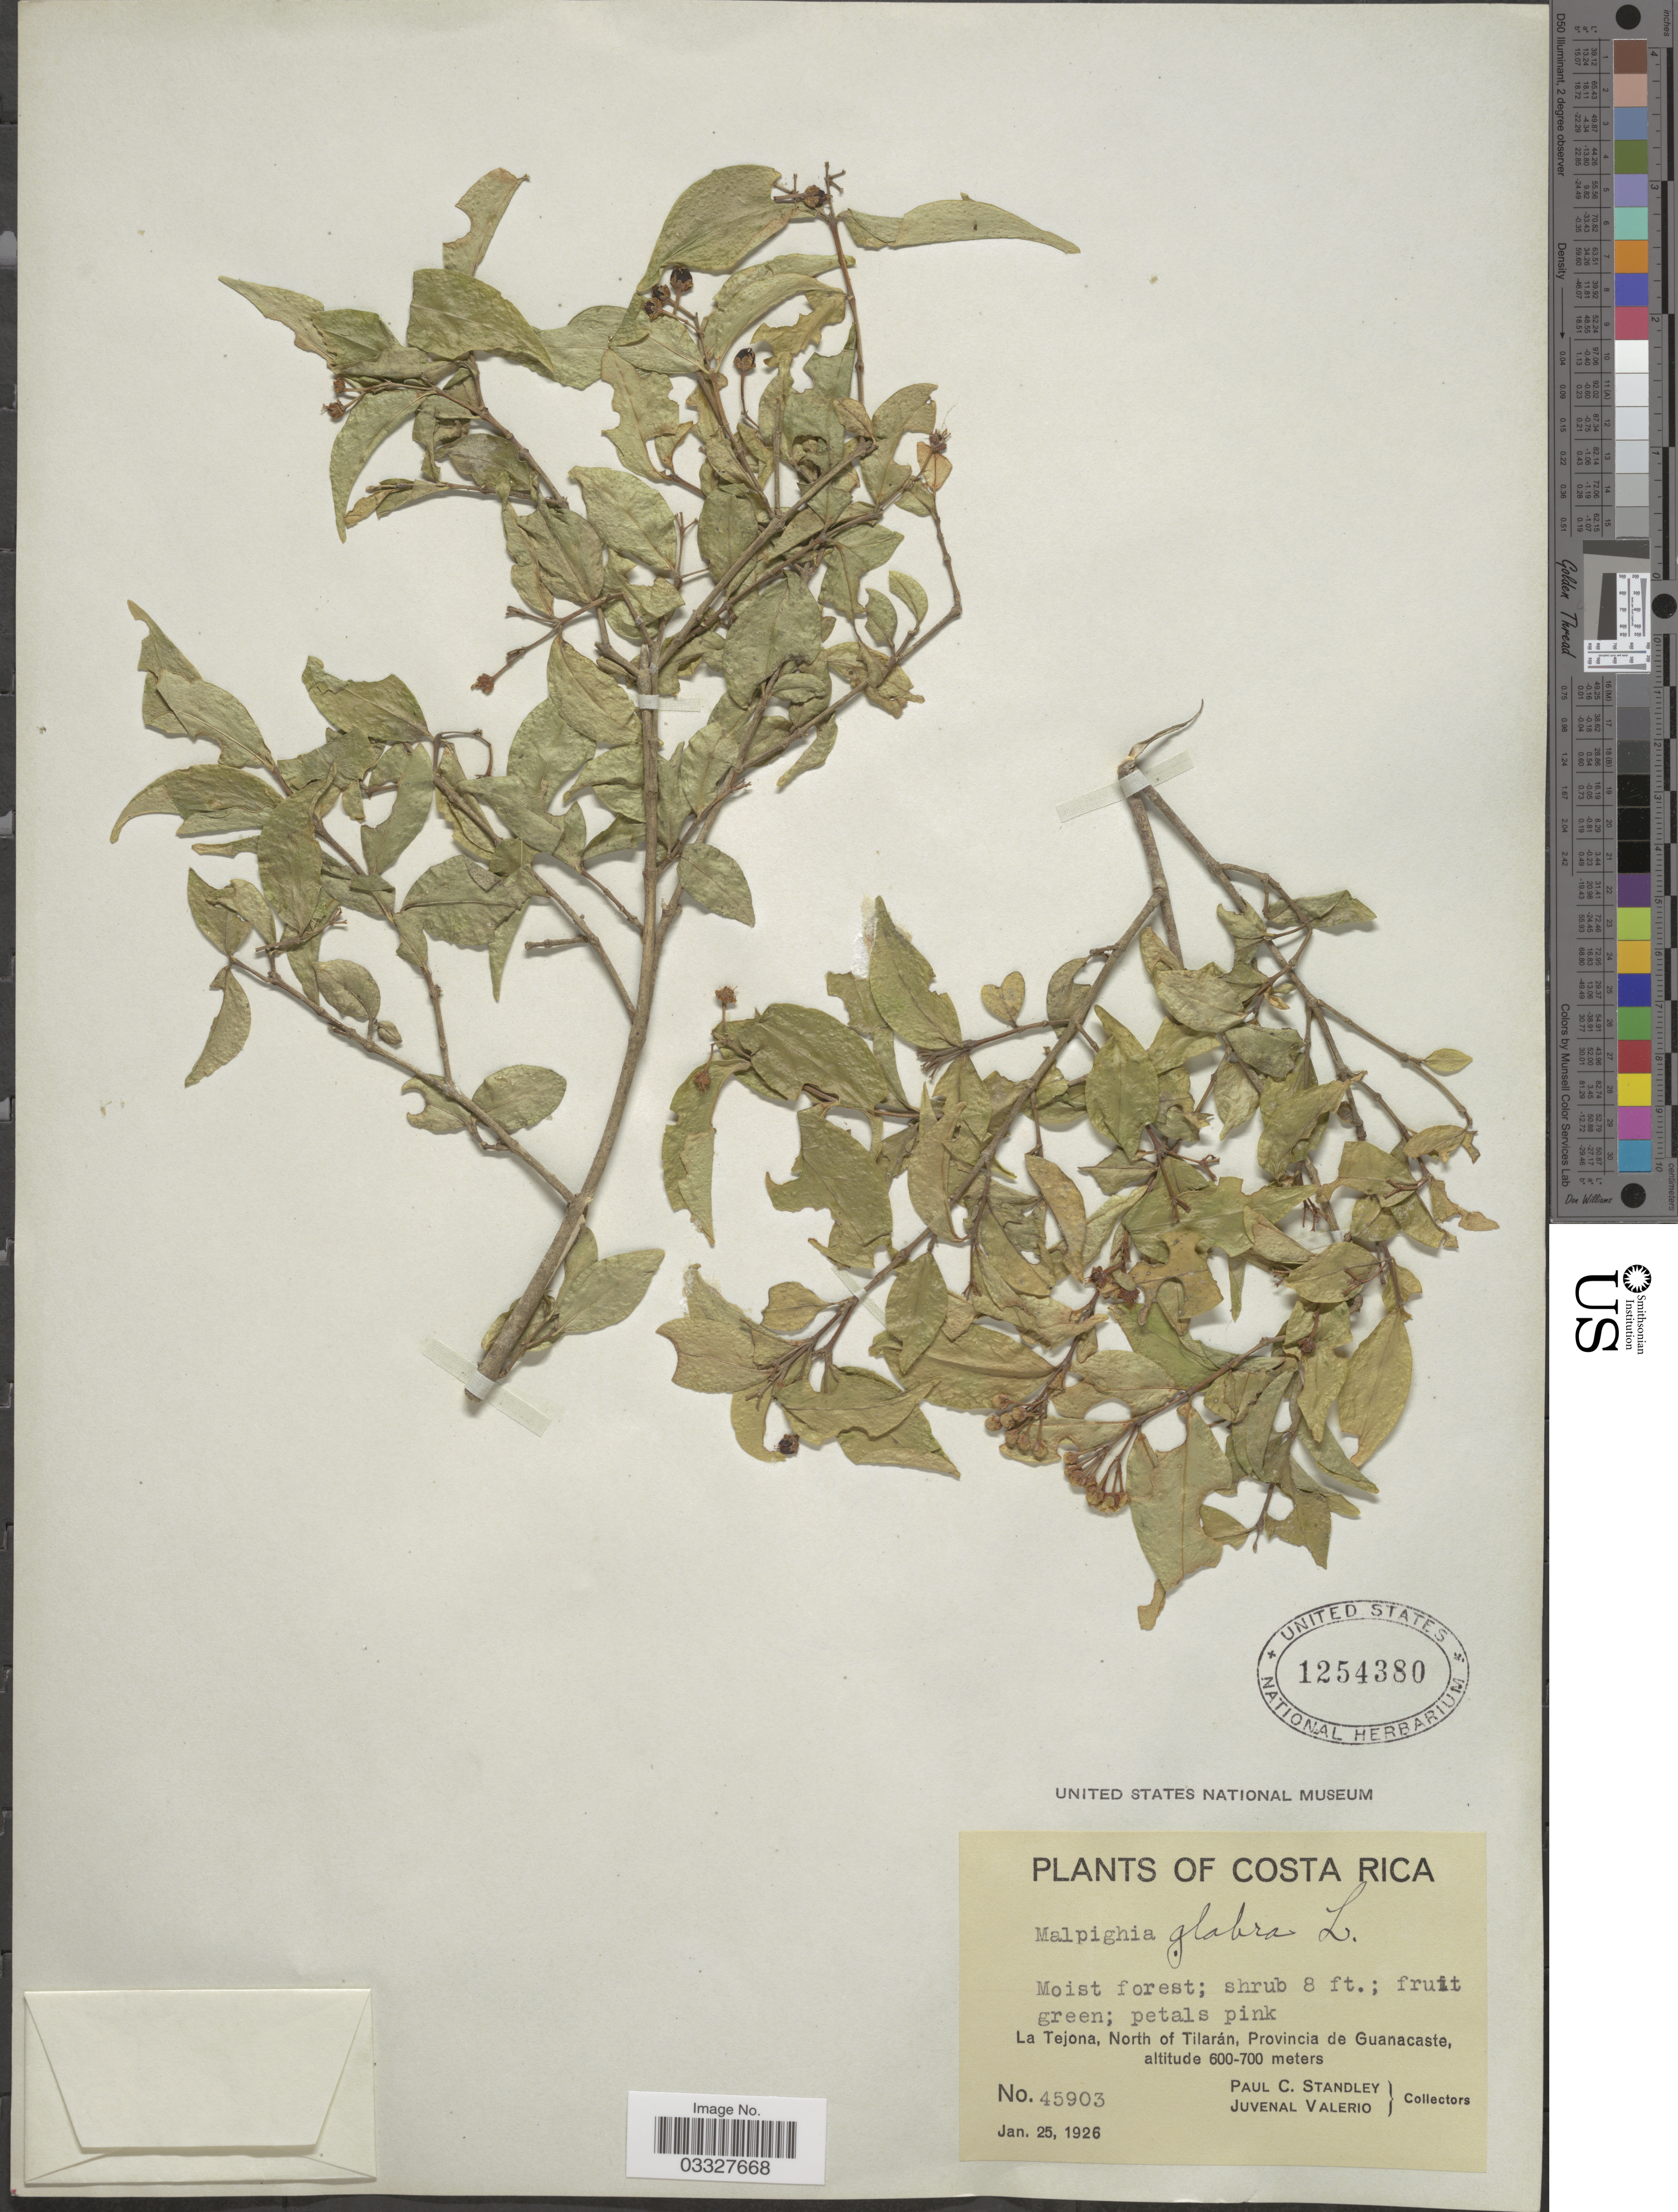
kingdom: Plantae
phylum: Tracheophyta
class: Magnoliopsida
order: Malpighiales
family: Malpighiaceae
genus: Malpighia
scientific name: Malpighia glabra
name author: L.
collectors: P. C. Standley & J. Valerio R.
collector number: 45903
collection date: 1926-01-25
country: Costa Rica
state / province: Guanacaste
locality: La Tejona, North of Tilarán.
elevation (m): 600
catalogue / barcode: US 1254380